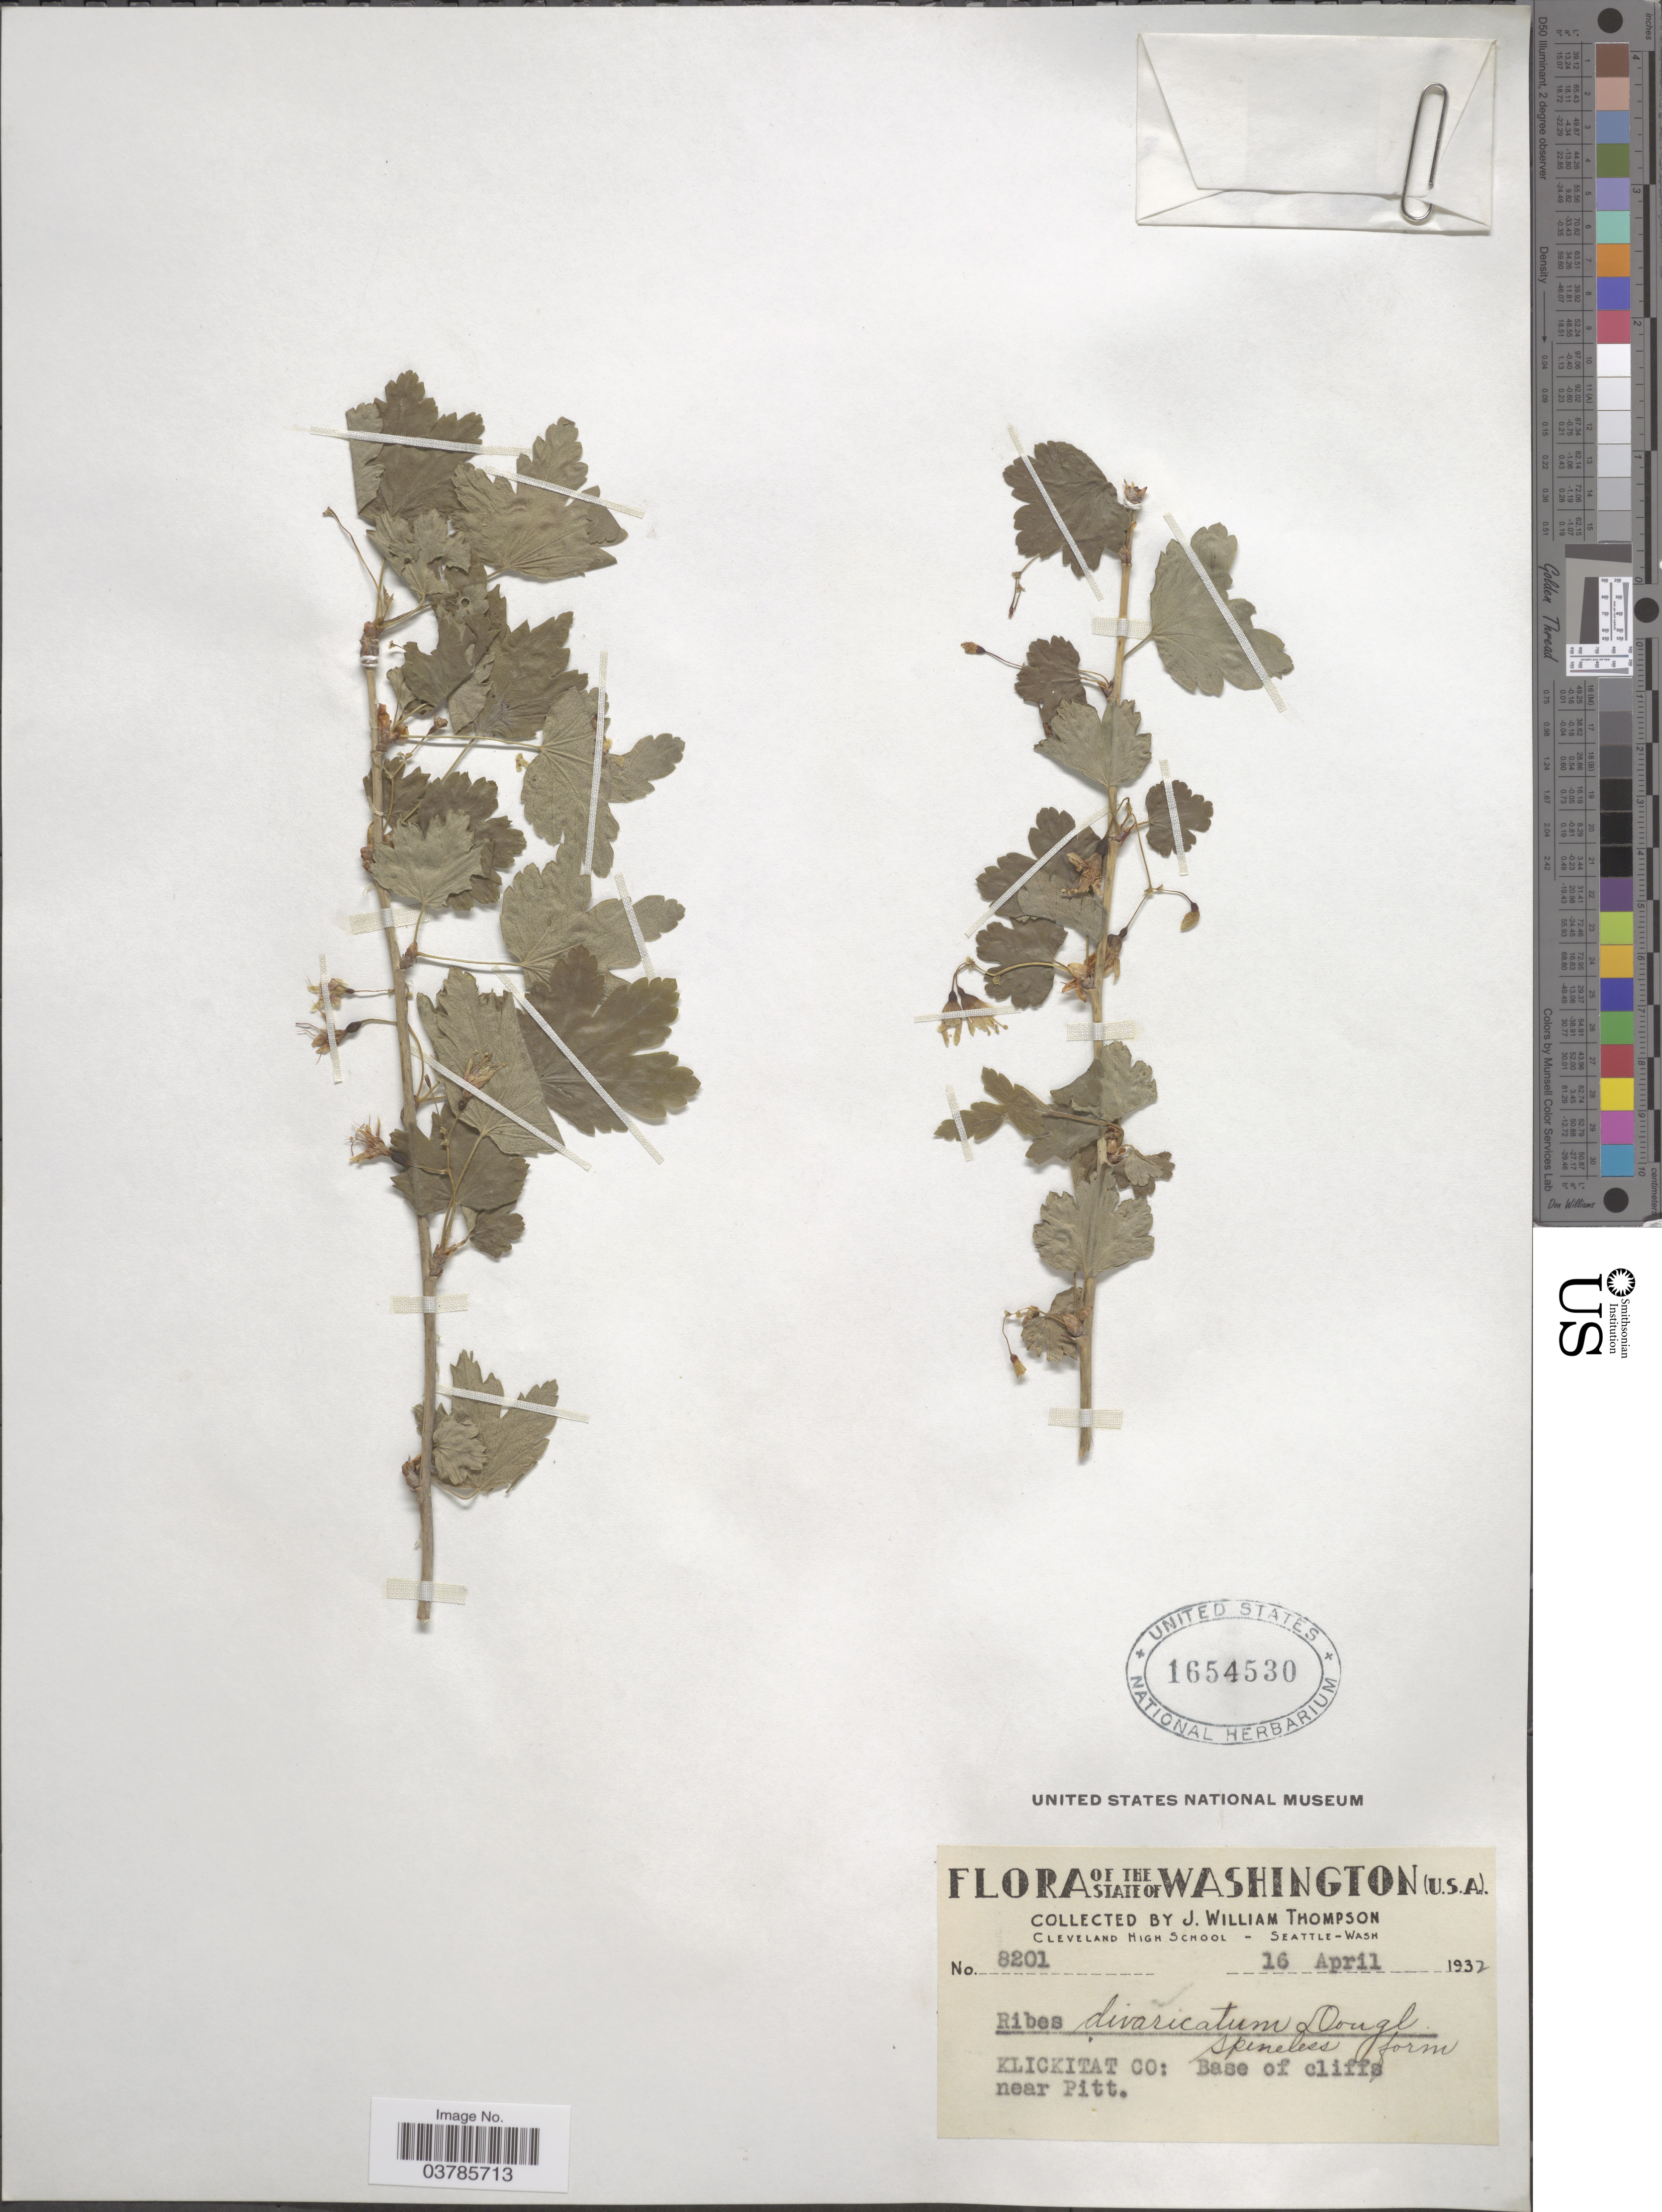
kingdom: Plantae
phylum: Tracheophyta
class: Magnoliopsida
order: Saxifragales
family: Grossulariaceae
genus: Ribes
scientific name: Ribes divaricatum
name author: Douglas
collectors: J. W. Thompson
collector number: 8201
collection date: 1932-04-16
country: United States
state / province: Washington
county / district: Klickitat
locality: Klickitat Co: Base of cliffs near Pitt.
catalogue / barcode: US 1654530